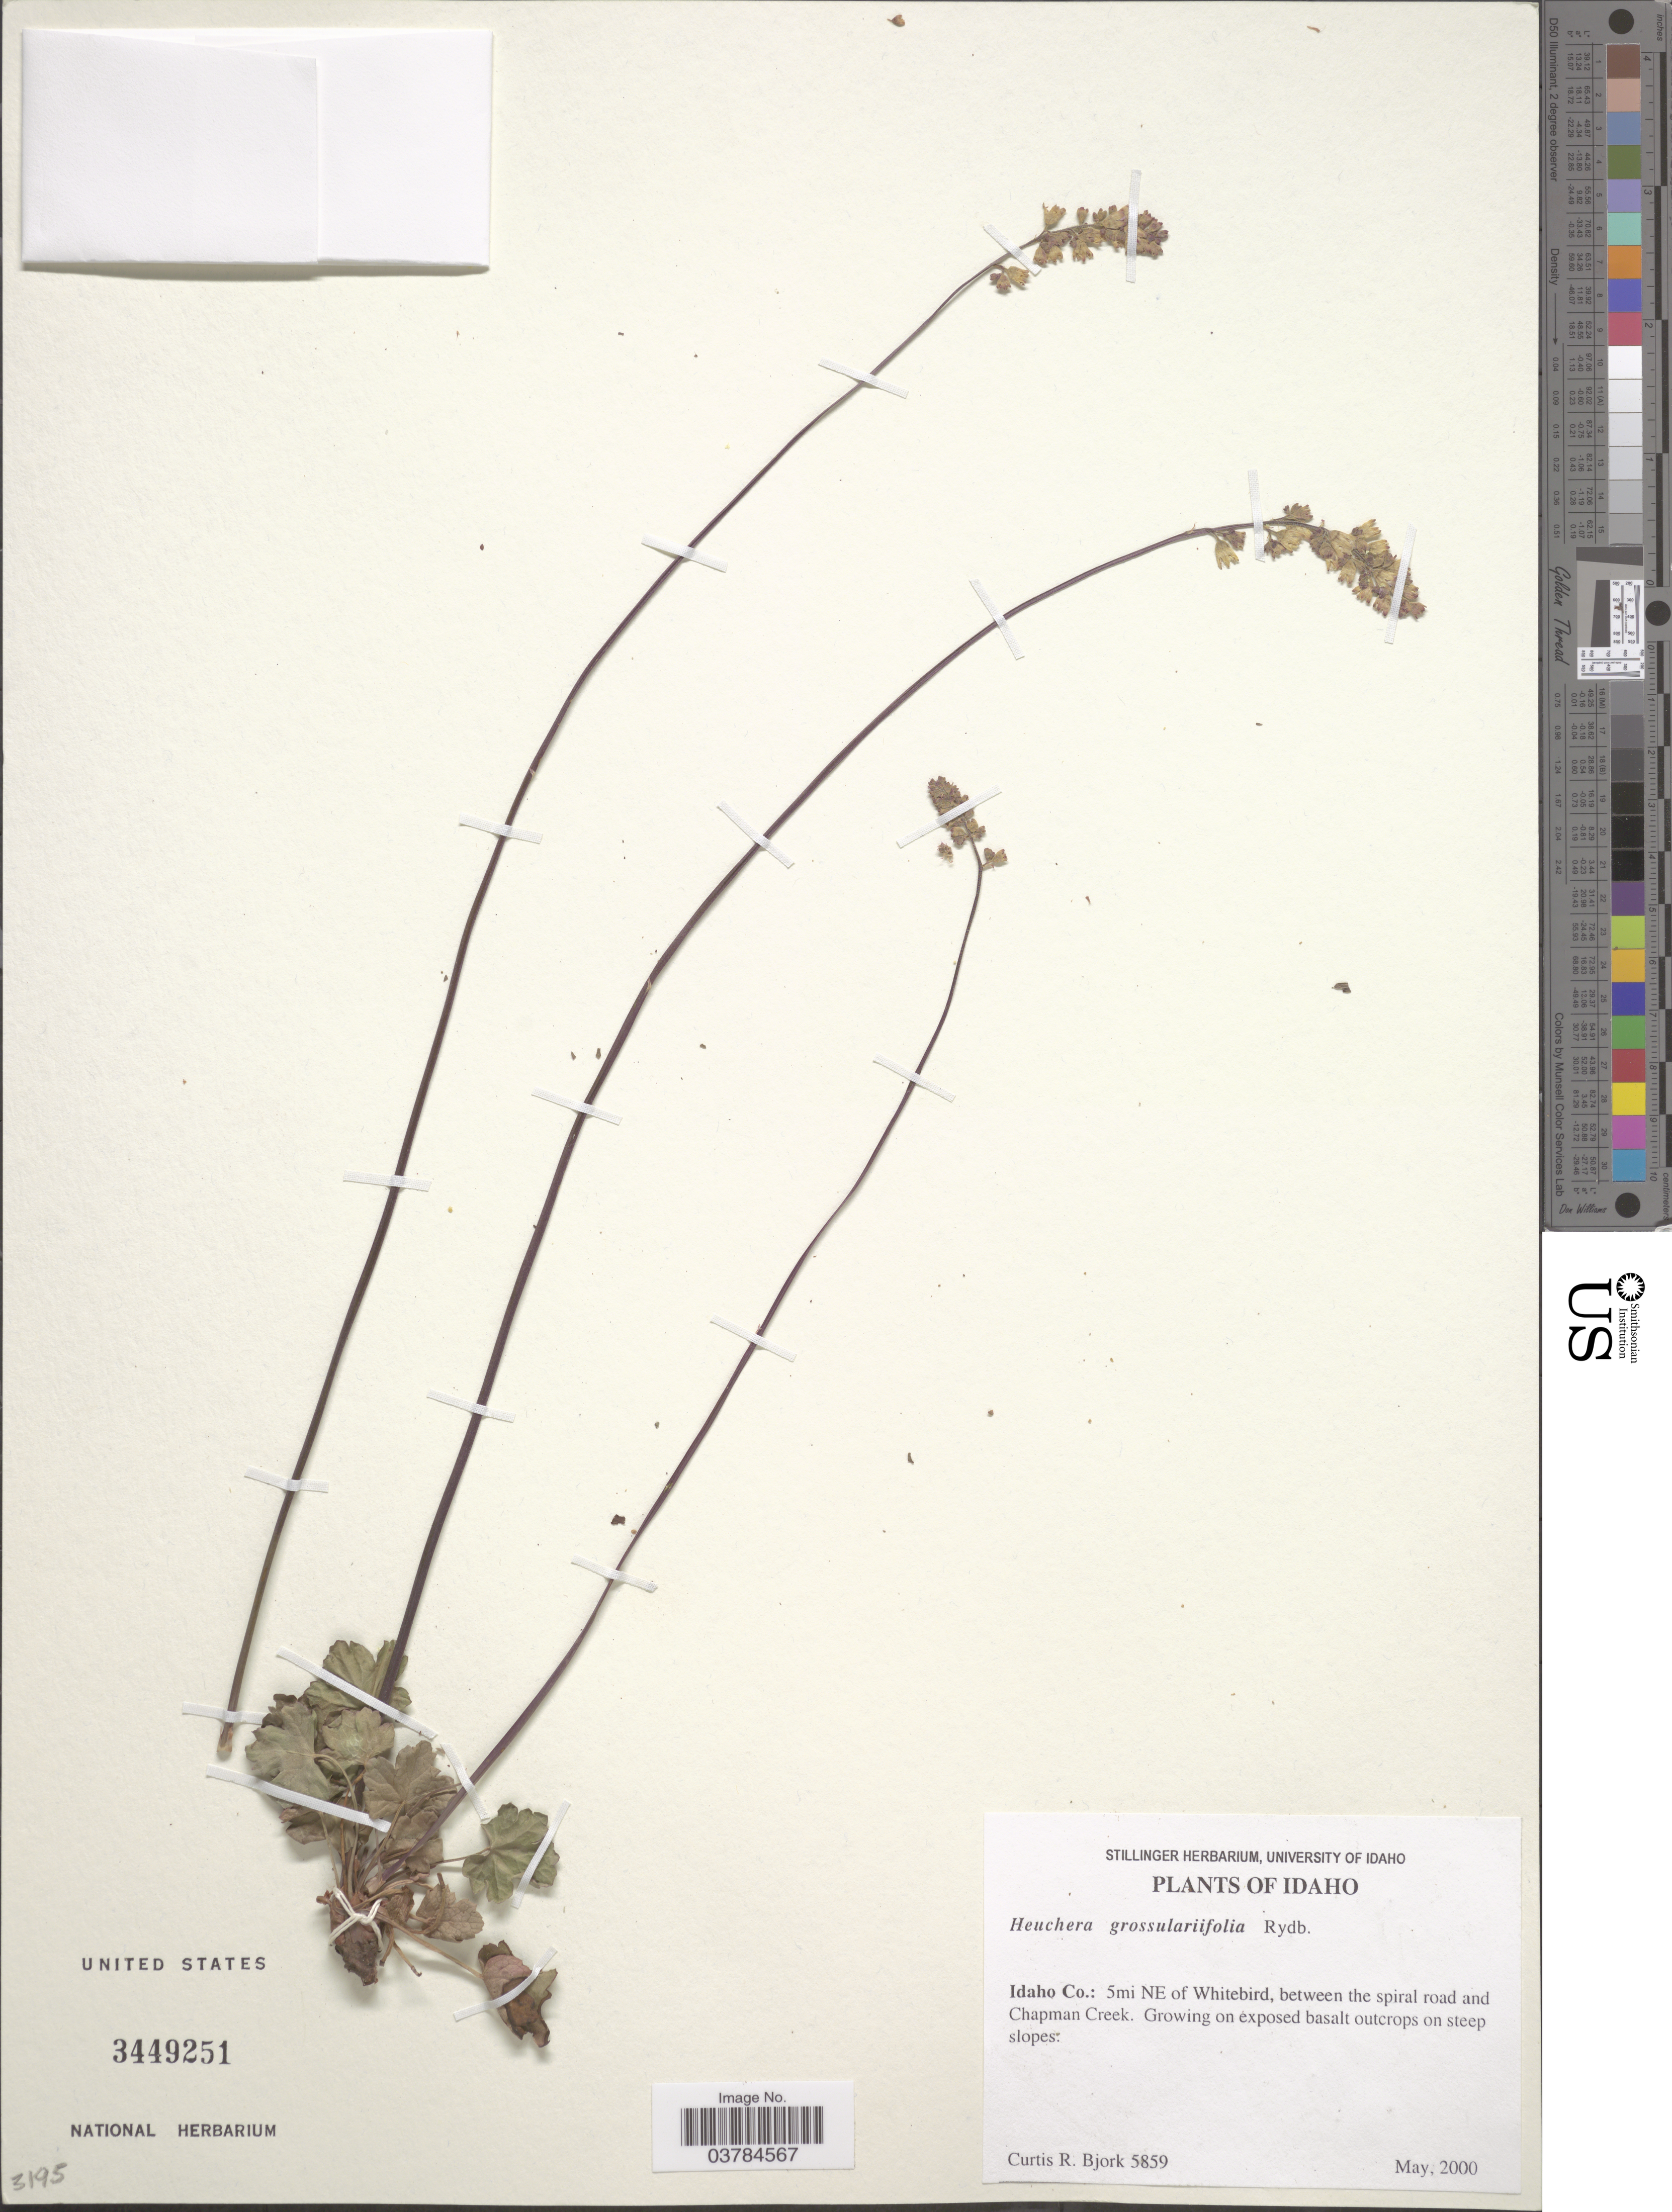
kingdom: Plantae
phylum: Tracheophyta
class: Magnoliopsida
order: Saxifragales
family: Saxifragaceae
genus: Heuchera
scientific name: Heuchera grossulariifolia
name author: Rydb.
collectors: C. Bjork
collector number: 5859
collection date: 2000-05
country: United States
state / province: Idaho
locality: Idaho Co.: 5mi NE of Whitebird, between the spiral road and Chapman Creek.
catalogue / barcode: US 3449251